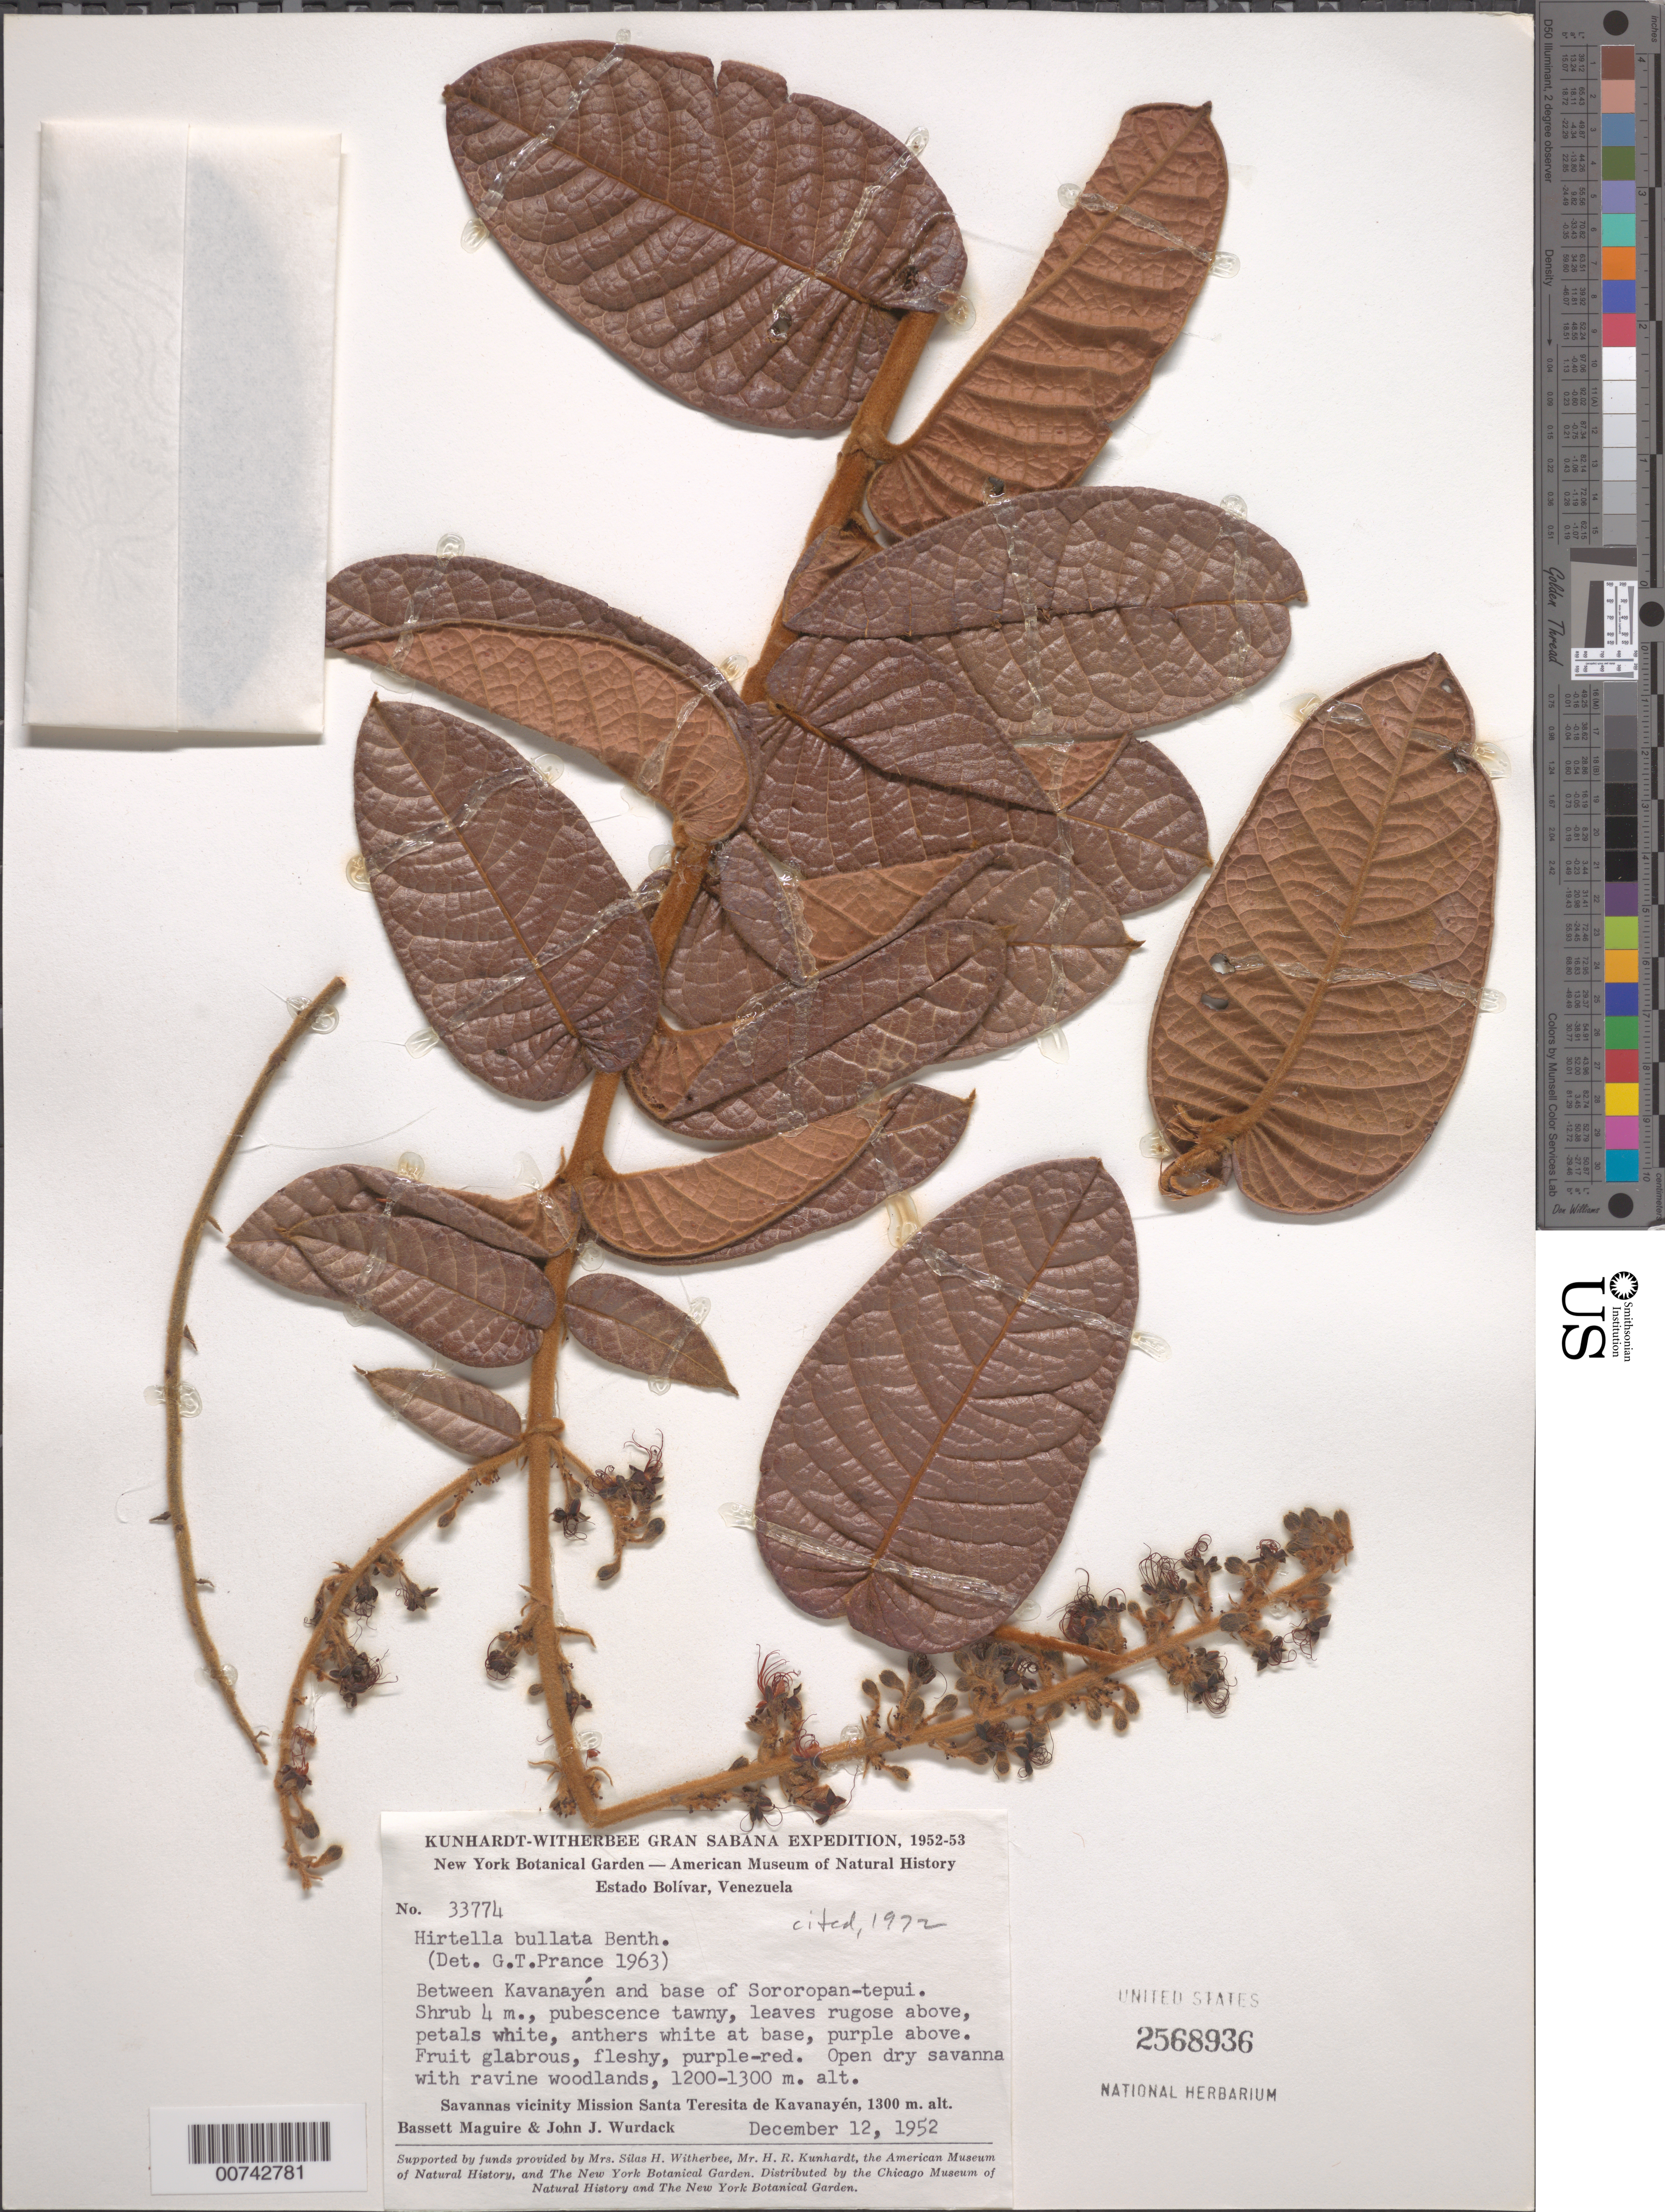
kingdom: Plantae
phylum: Tracheophyta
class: Magnoliopsida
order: Malpighiales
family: Chrysobalanaceae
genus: Hirtella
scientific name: Hirtella bullata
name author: Benth.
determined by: Prance, G. T.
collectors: B. Maguire & J. J. Wurdack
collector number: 33774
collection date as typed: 12-Dec-52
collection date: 1952-12-12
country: Venezuela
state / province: Bolívar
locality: Mission Santa Teresita de Kavanayén, between Kavanayén and base of Sororopán-tepuí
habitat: Open dry savanna with ravine woodlands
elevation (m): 1200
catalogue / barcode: US 2568936